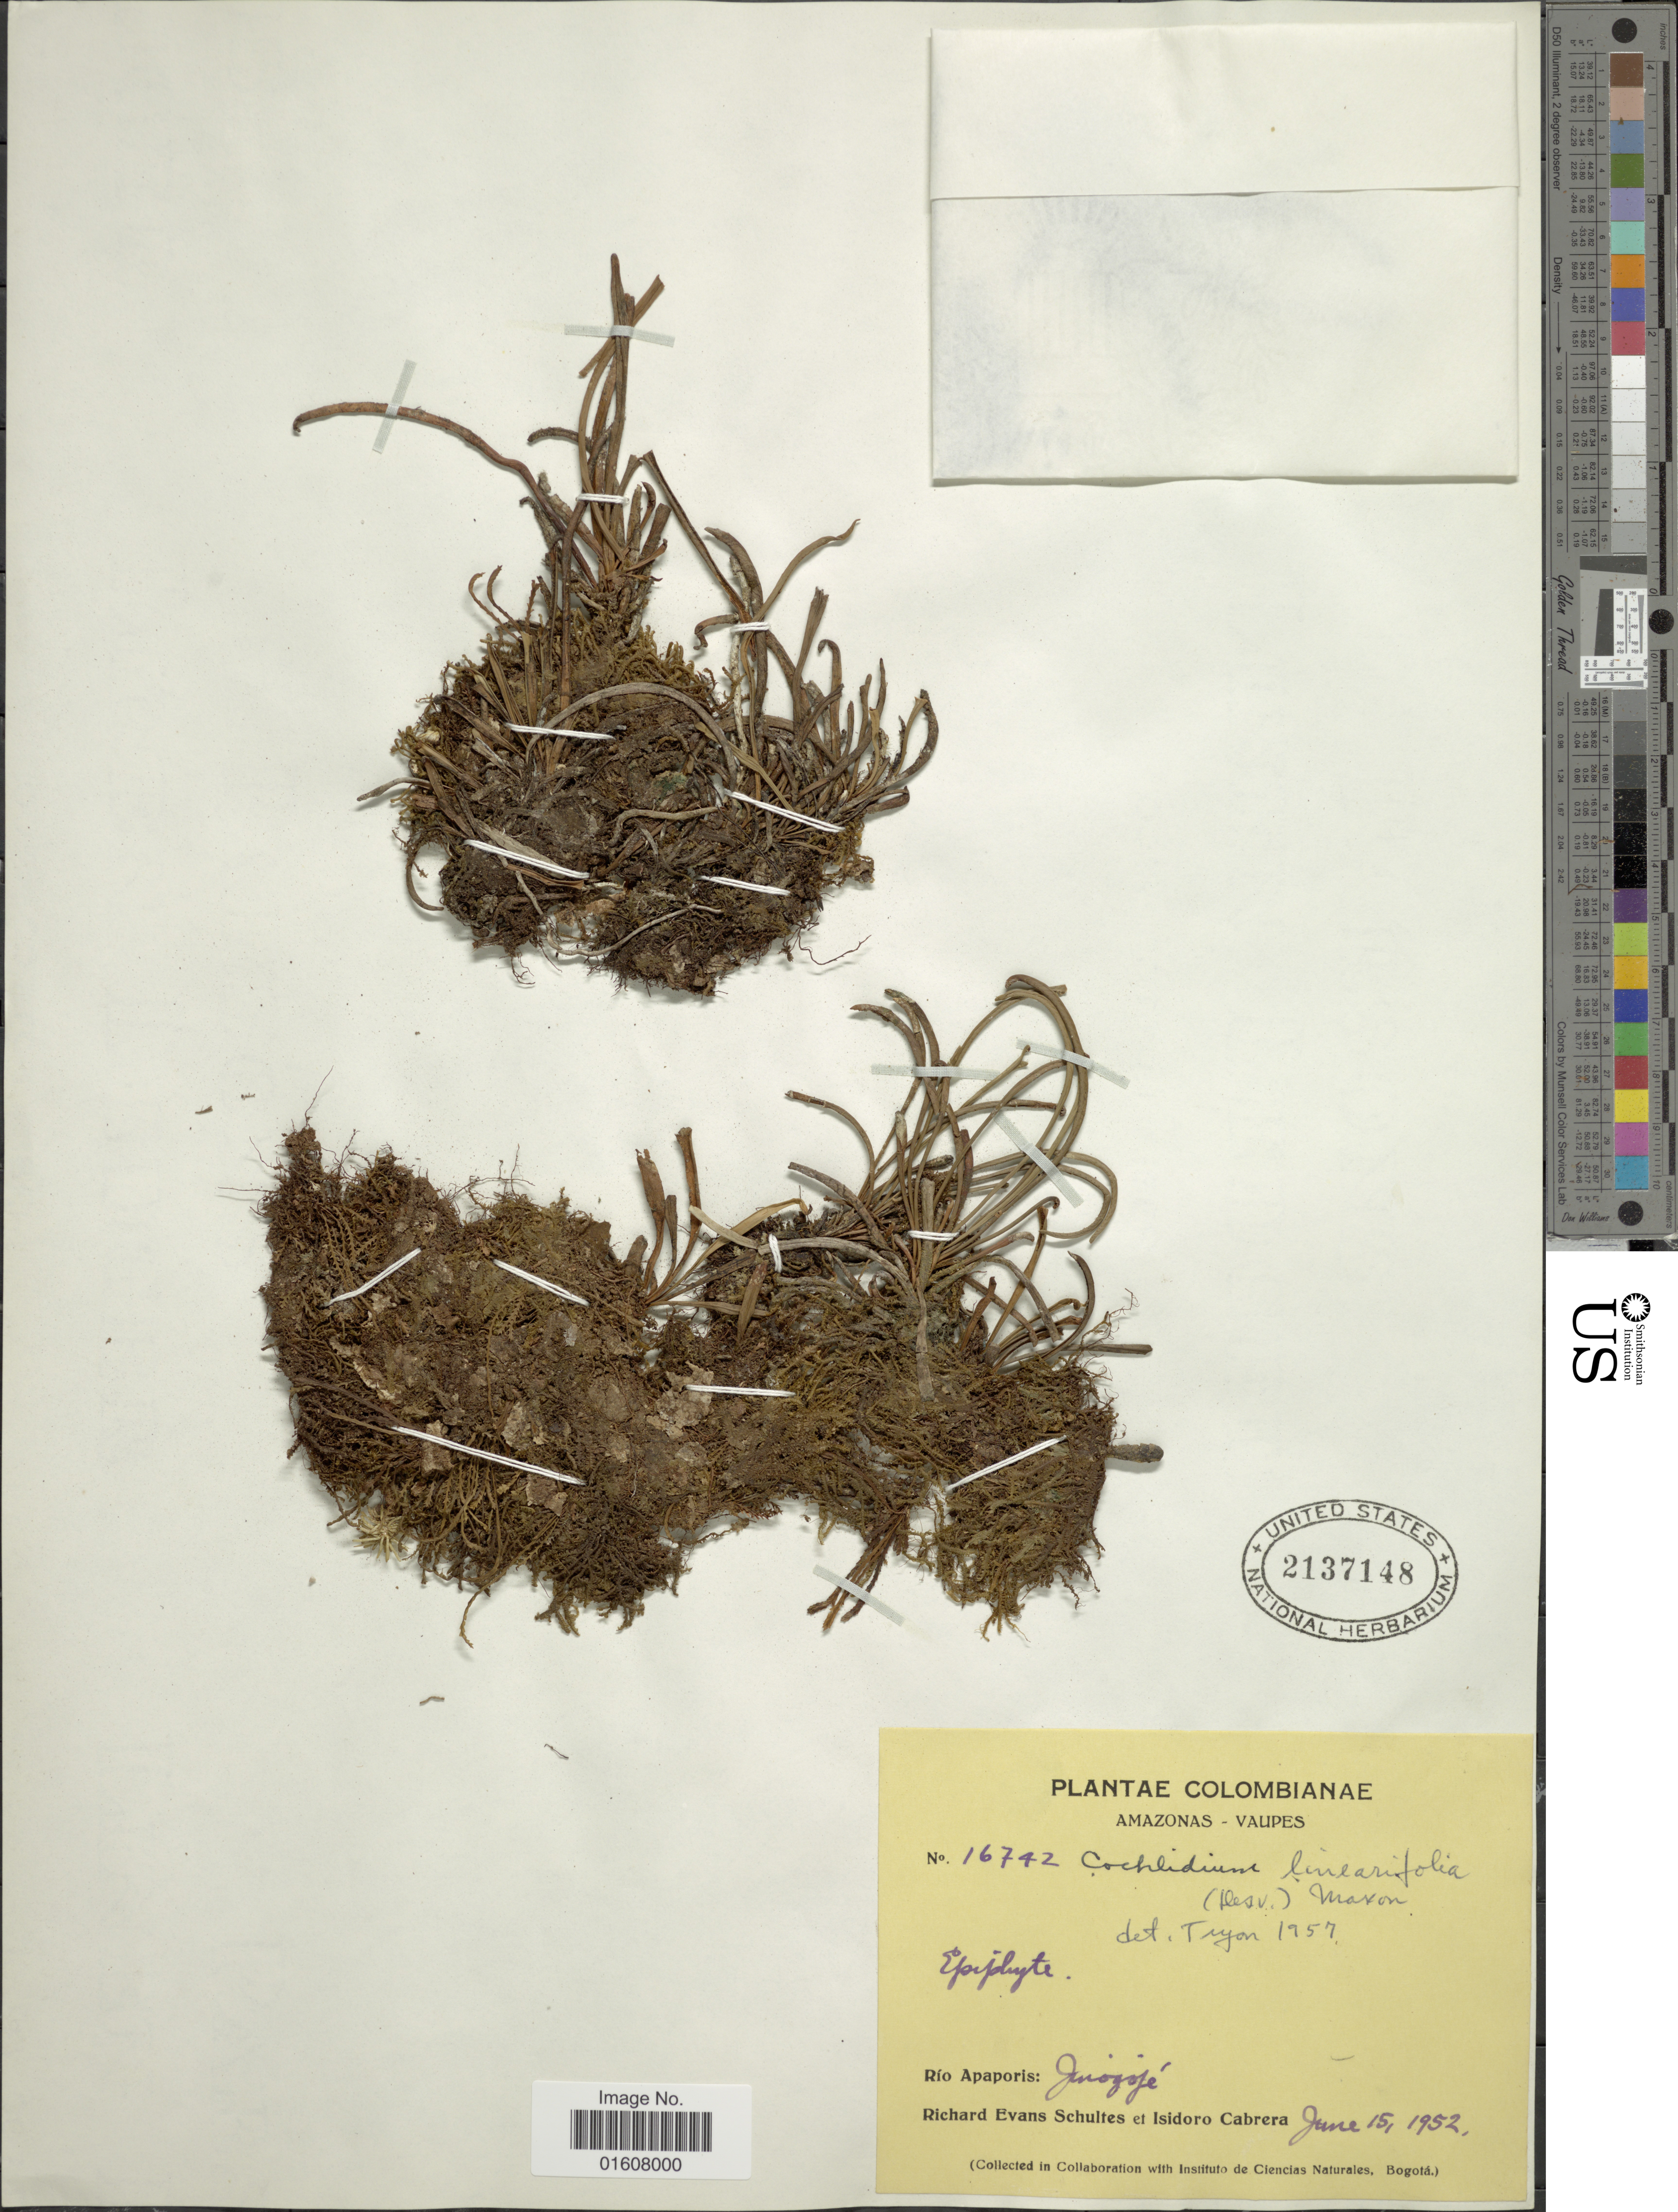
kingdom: Plantae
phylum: Tracheophyta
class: Polypodiopsida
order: Polypodiales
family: Polypodiaceae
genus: Cochlidium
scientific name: Cochlidium linearifolium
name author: (Desv.) Maxon ex C. Chr.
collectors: R. E. Schultes & I. Cabrera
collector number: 16742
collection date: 1952-06-15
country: Colombia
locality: Amazonas - Vaupes. Río Apaporis: Jinogojé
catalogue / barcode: US 2137148